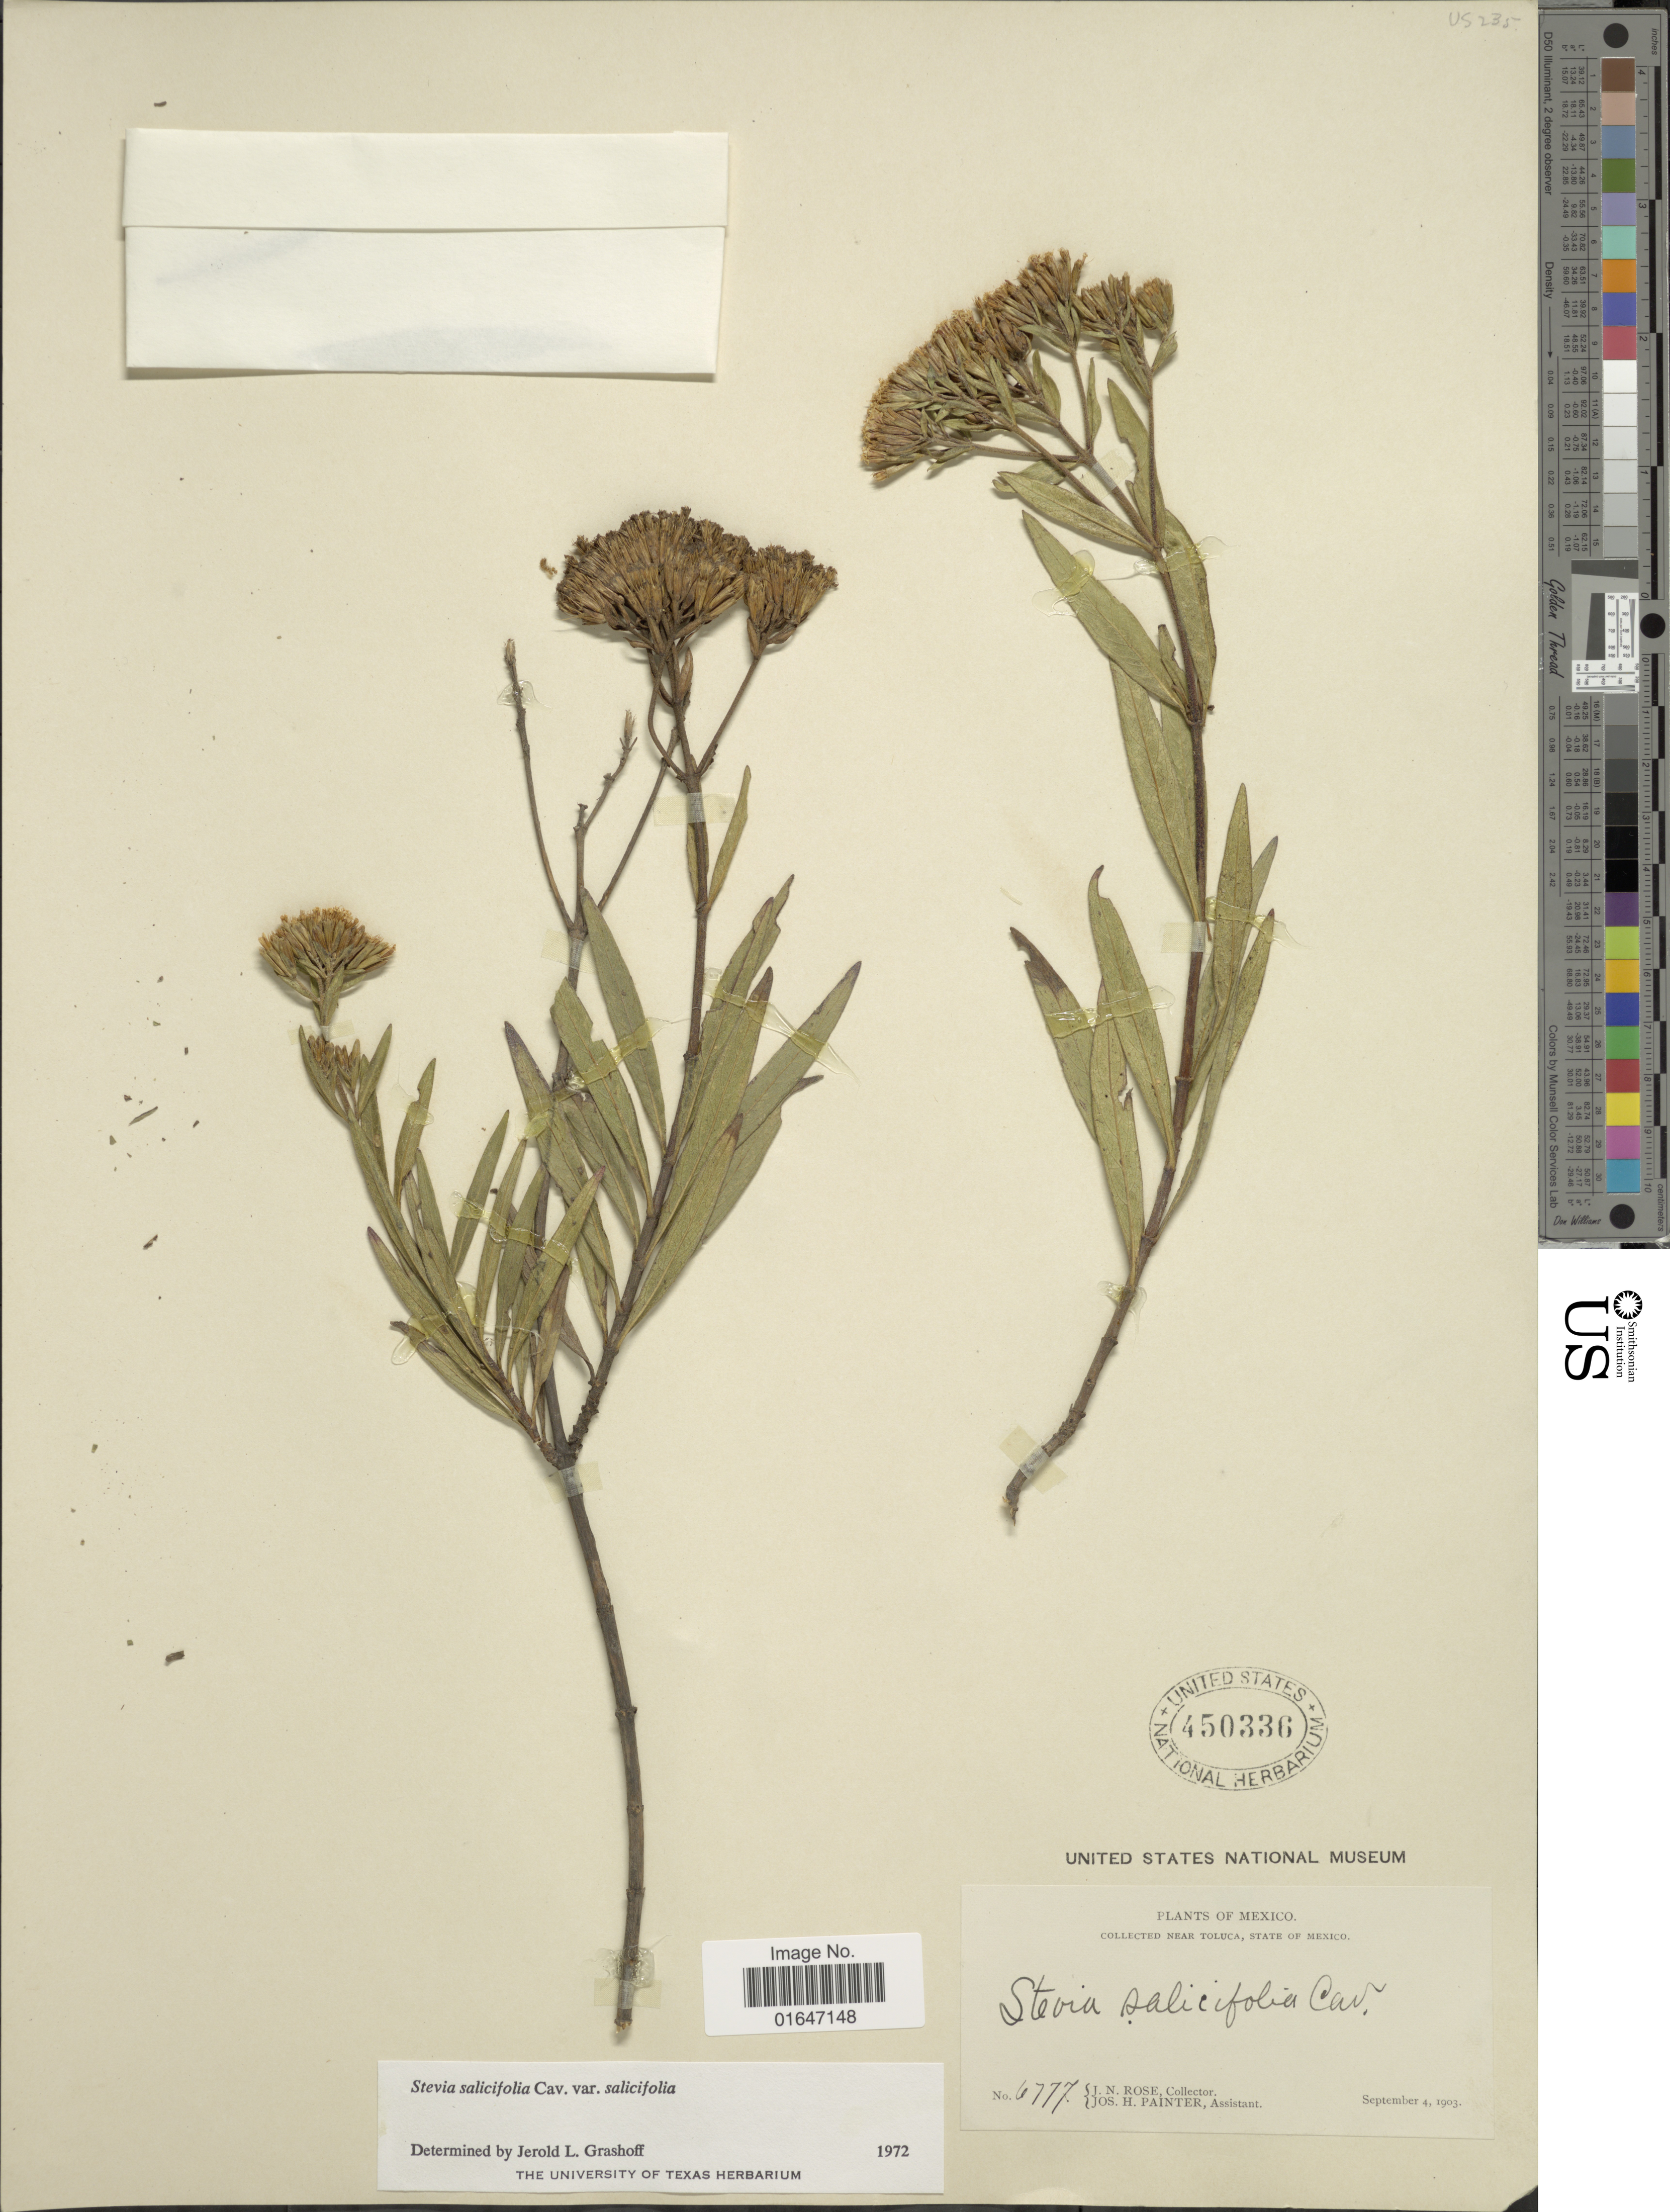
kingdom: Plantae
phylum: Tracheophyta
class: Magnoliopsida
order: Asterales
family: Asteraceae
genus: Stevia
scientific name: Stevia salicifolia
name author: Cav.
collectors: J. N. Rose & J. H. Painter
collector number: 6777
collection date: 1903-09-04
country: Mexico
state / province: México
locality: Near Toluca, State of Mexico.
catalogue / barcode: US 450336